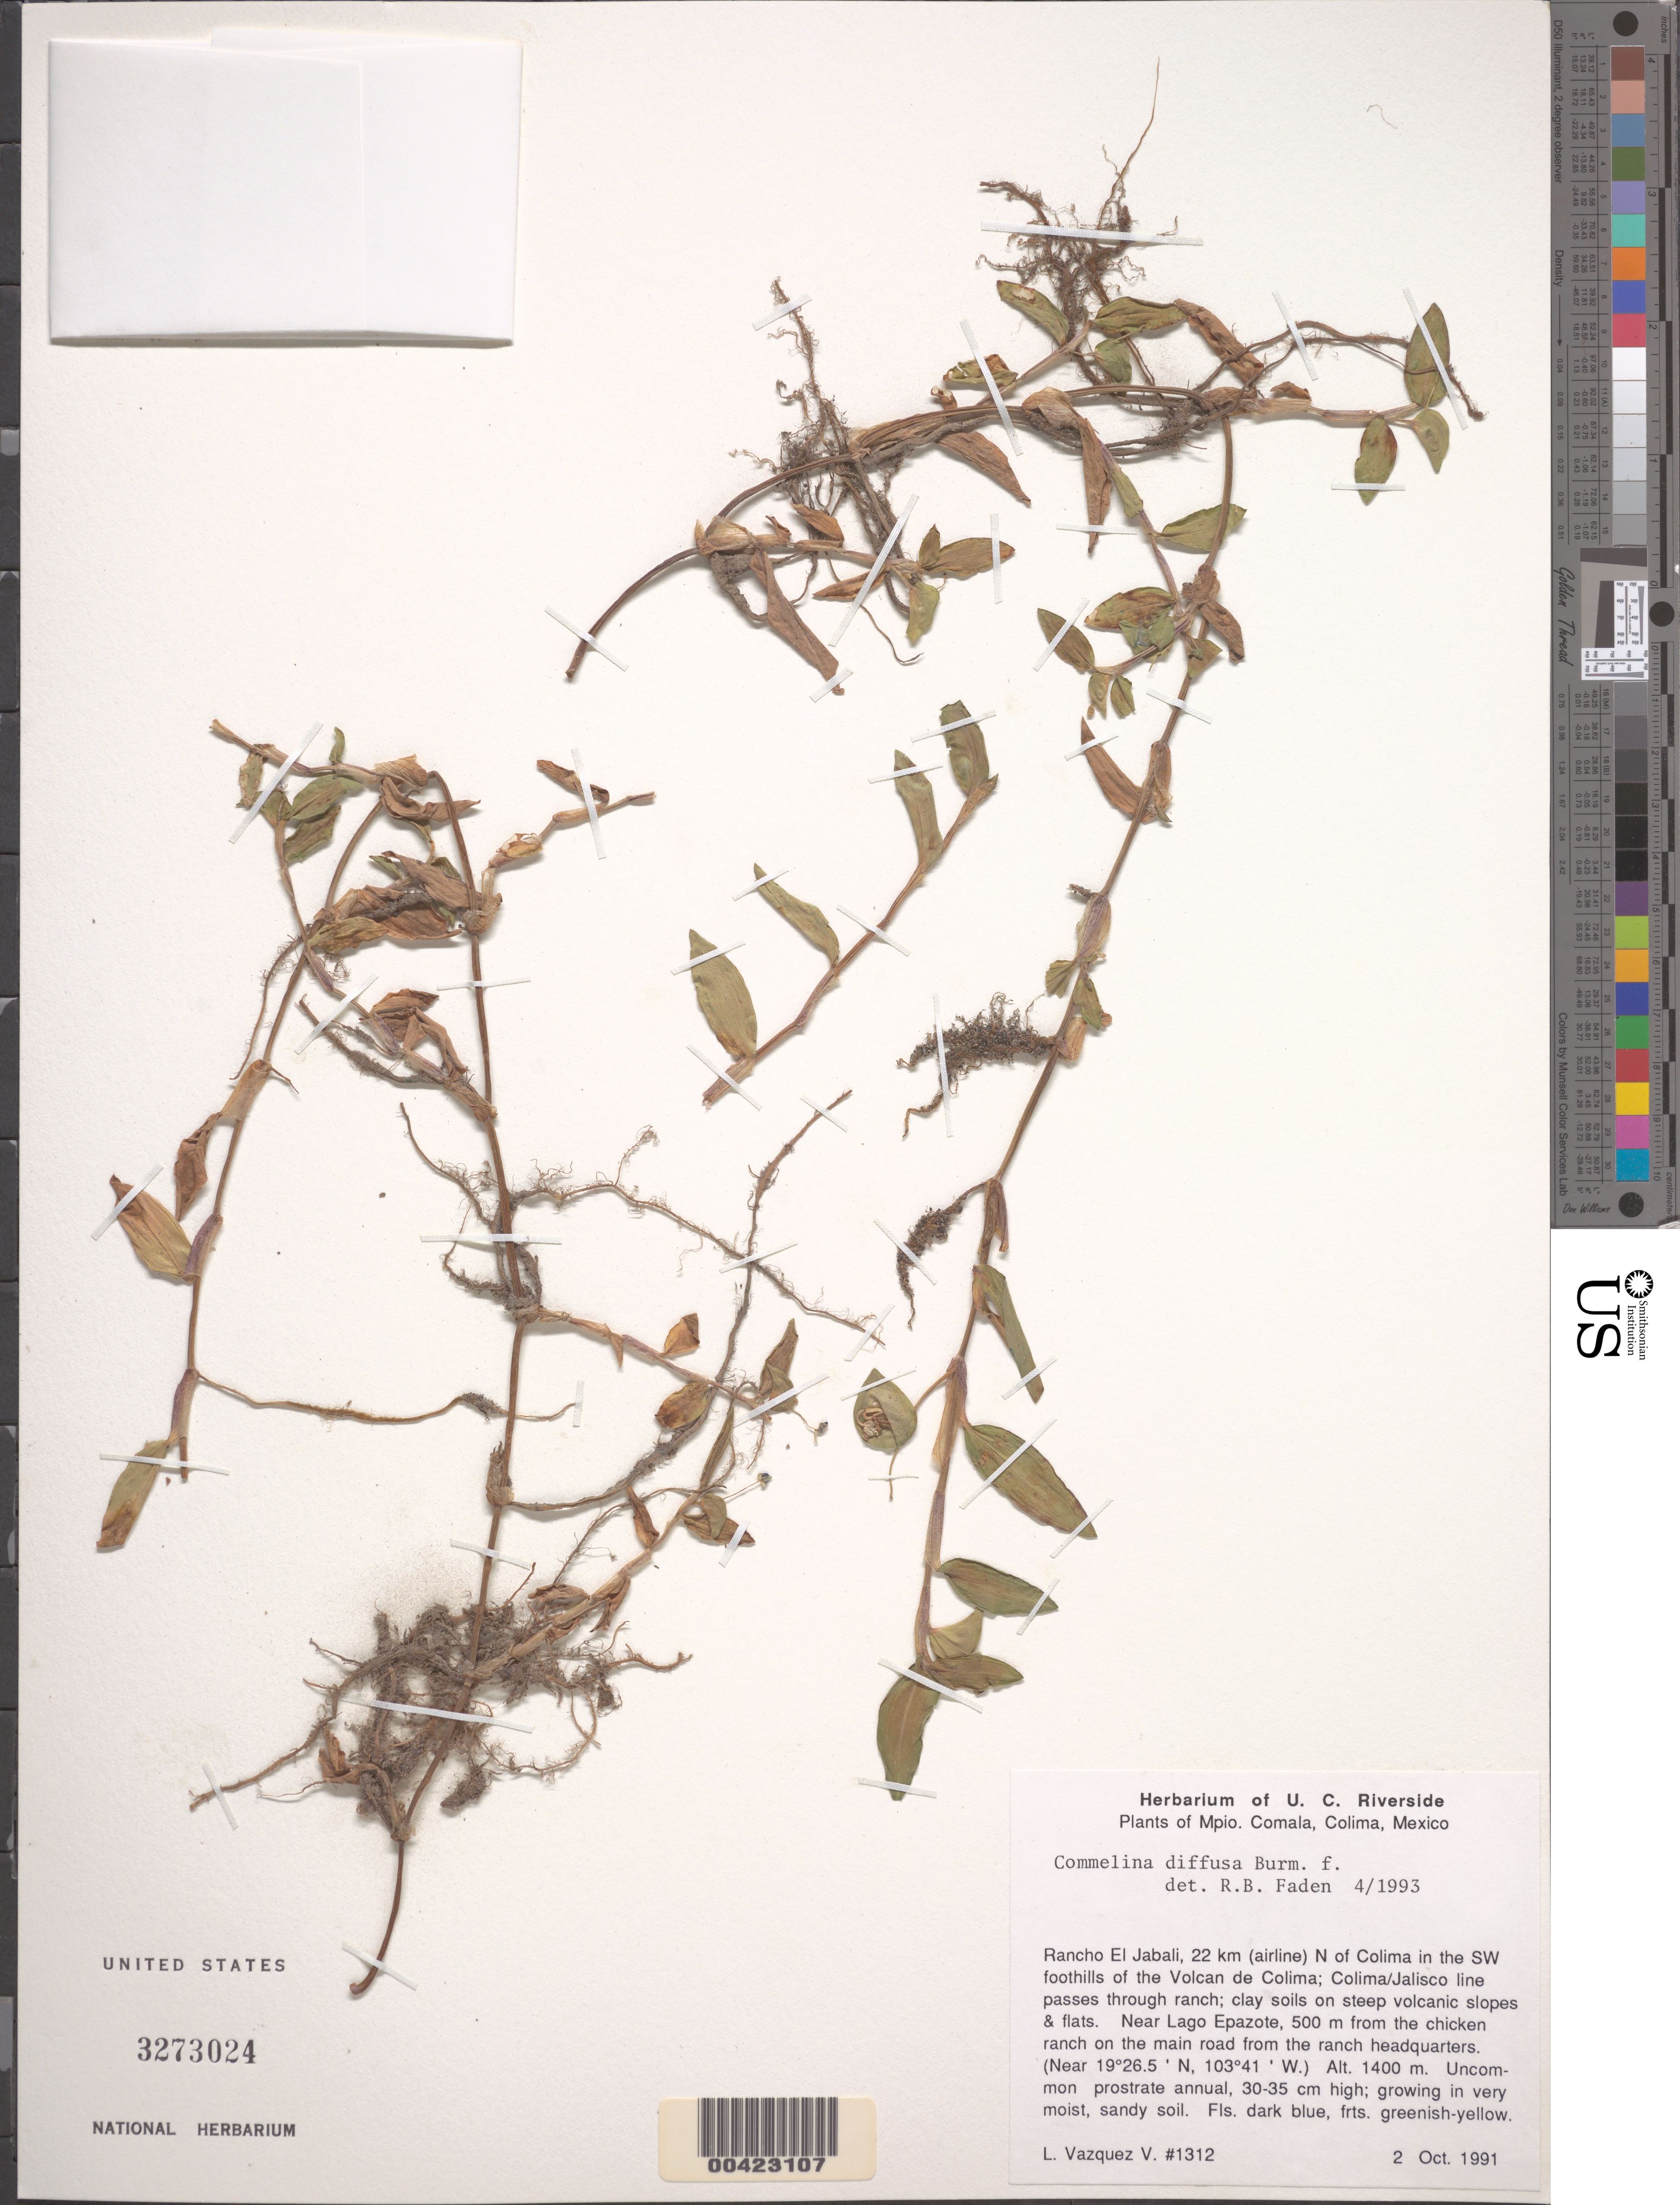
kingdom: Plantae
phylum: Tracheophyta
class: Liliopsida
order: Commelinales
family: Commelinaceae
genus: Commelina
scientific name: Commelina diffusa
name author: Burm. f.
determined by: Faden, Robert B., (US), Smithsonian Institution - National Museum of Natural History (UNITED STATES)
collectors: L. Vazquez V.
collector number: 1312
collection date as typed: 02 Oct 1991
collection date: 1991-10-02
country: Mexico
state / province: Colima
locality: Comala, Rancho El Jabali, N of Colima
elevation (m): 1400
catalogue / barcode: US 3273024